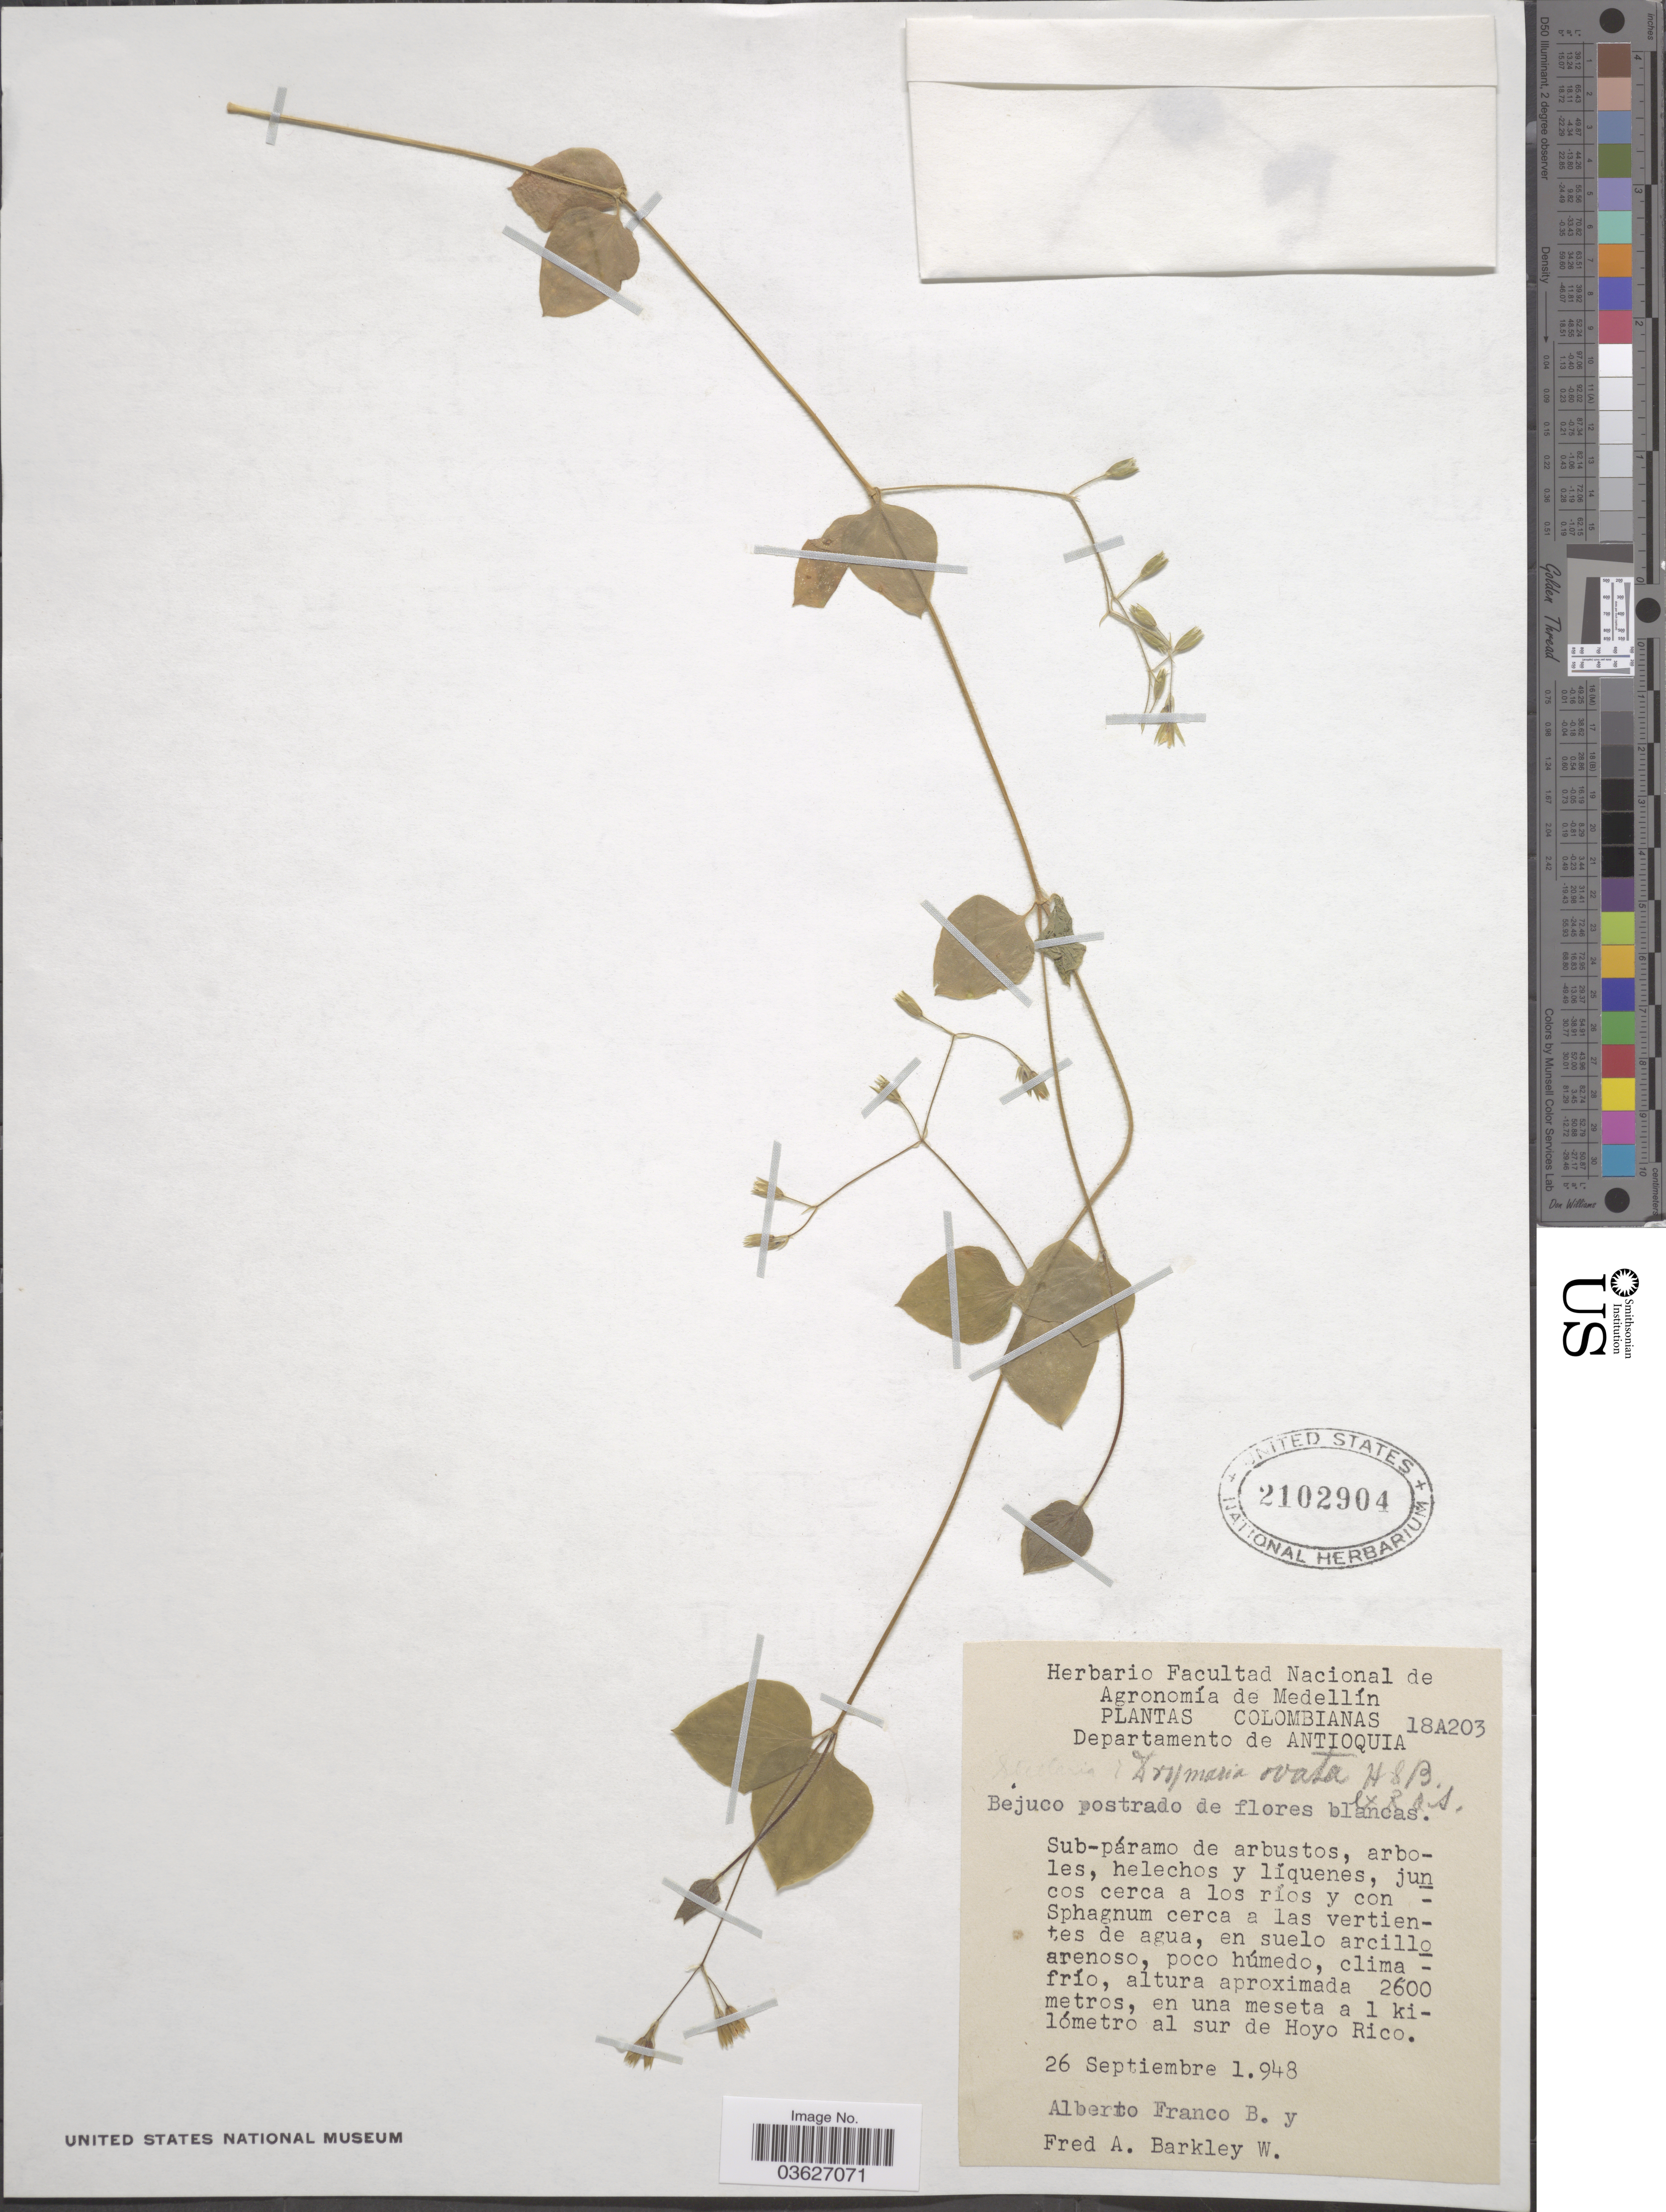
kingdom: Plantae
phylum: Tracheophyta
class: Magnoliopsida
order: Caryophyllales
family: Caryophyllaceae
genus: Drymaria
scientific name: Drymaria ovata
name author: Humb. & Bonpl. ex Schult.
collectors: A. Franco B. & F. A. Barkley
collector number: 18A203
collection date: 1948-09-26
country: Colombia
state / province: Antioquia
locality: Departamento de Antioquia. En una meseta a 1 kilómetro al sur de Hoyo Rico.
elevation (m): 2600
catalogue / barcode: US 2102904